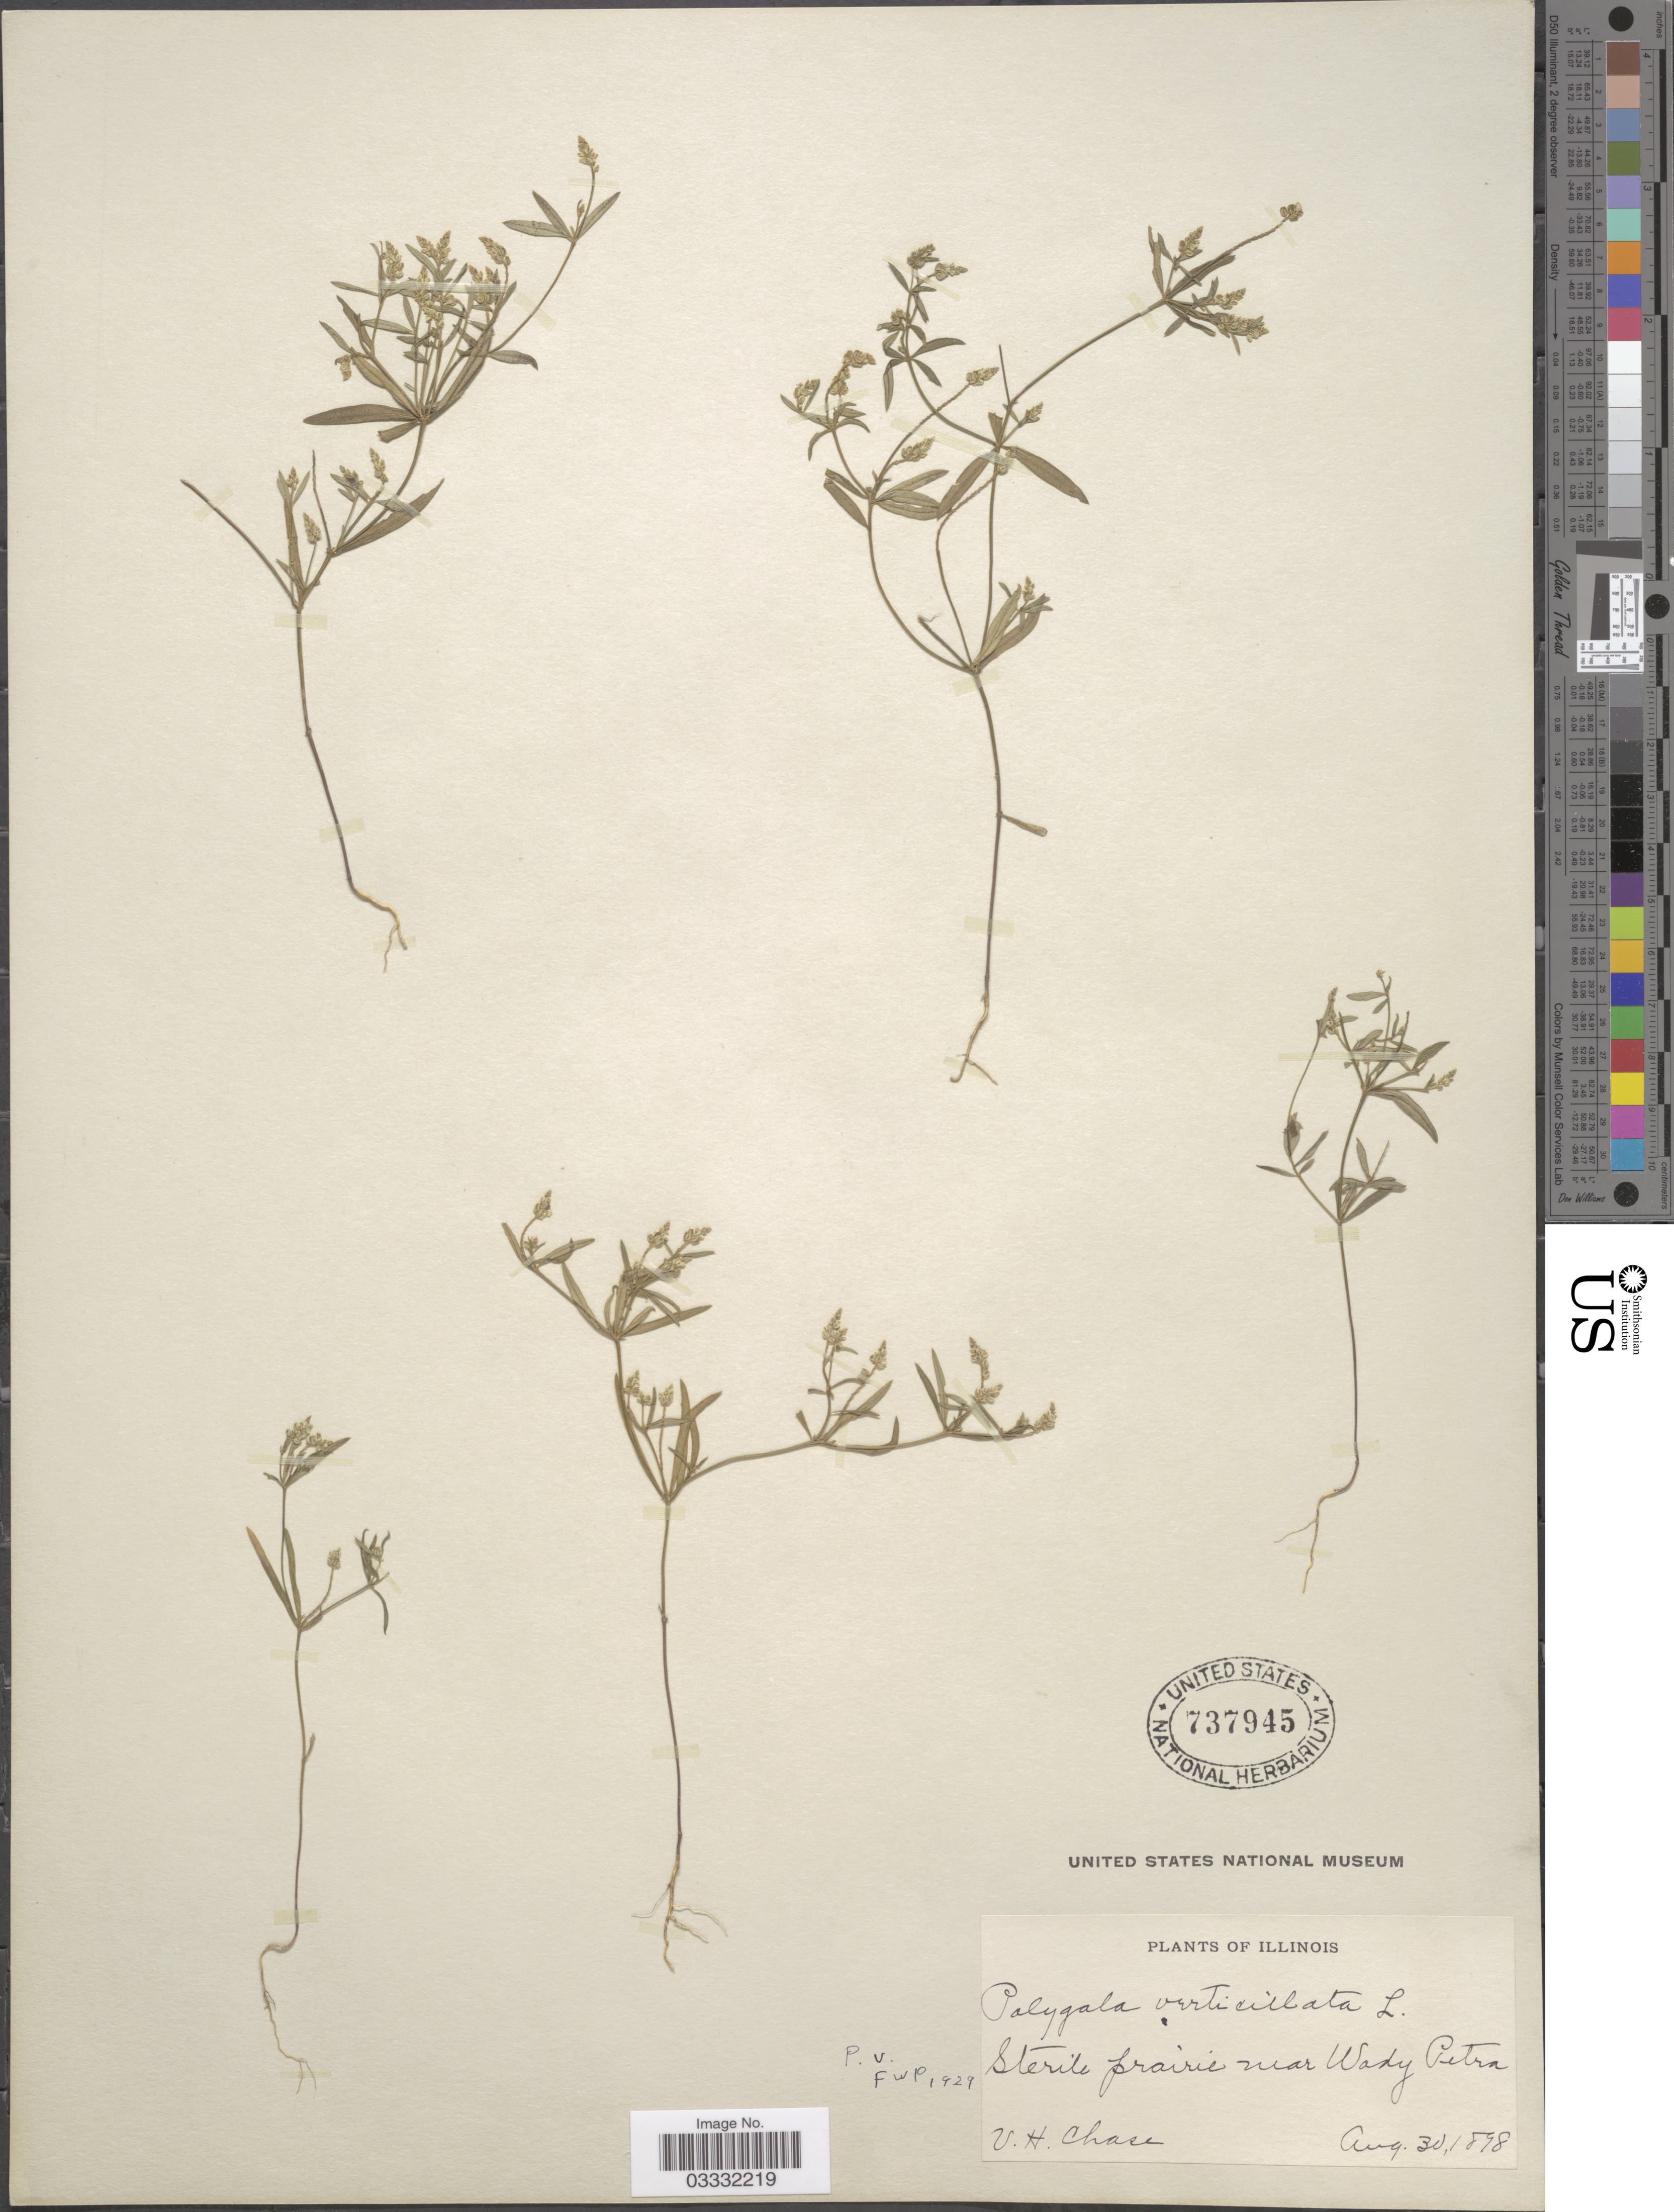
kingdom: Plantae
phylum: Tracheophyta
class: Magnoliopsida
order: Fabales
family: Polygalaceae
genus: Polygala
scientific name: Polygala verticillata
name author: L.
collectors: V. H. Chase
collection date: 1898-08-30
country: United States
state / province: Illinois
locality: Sterile prairie near Wady Petra.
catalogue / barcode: US 737945